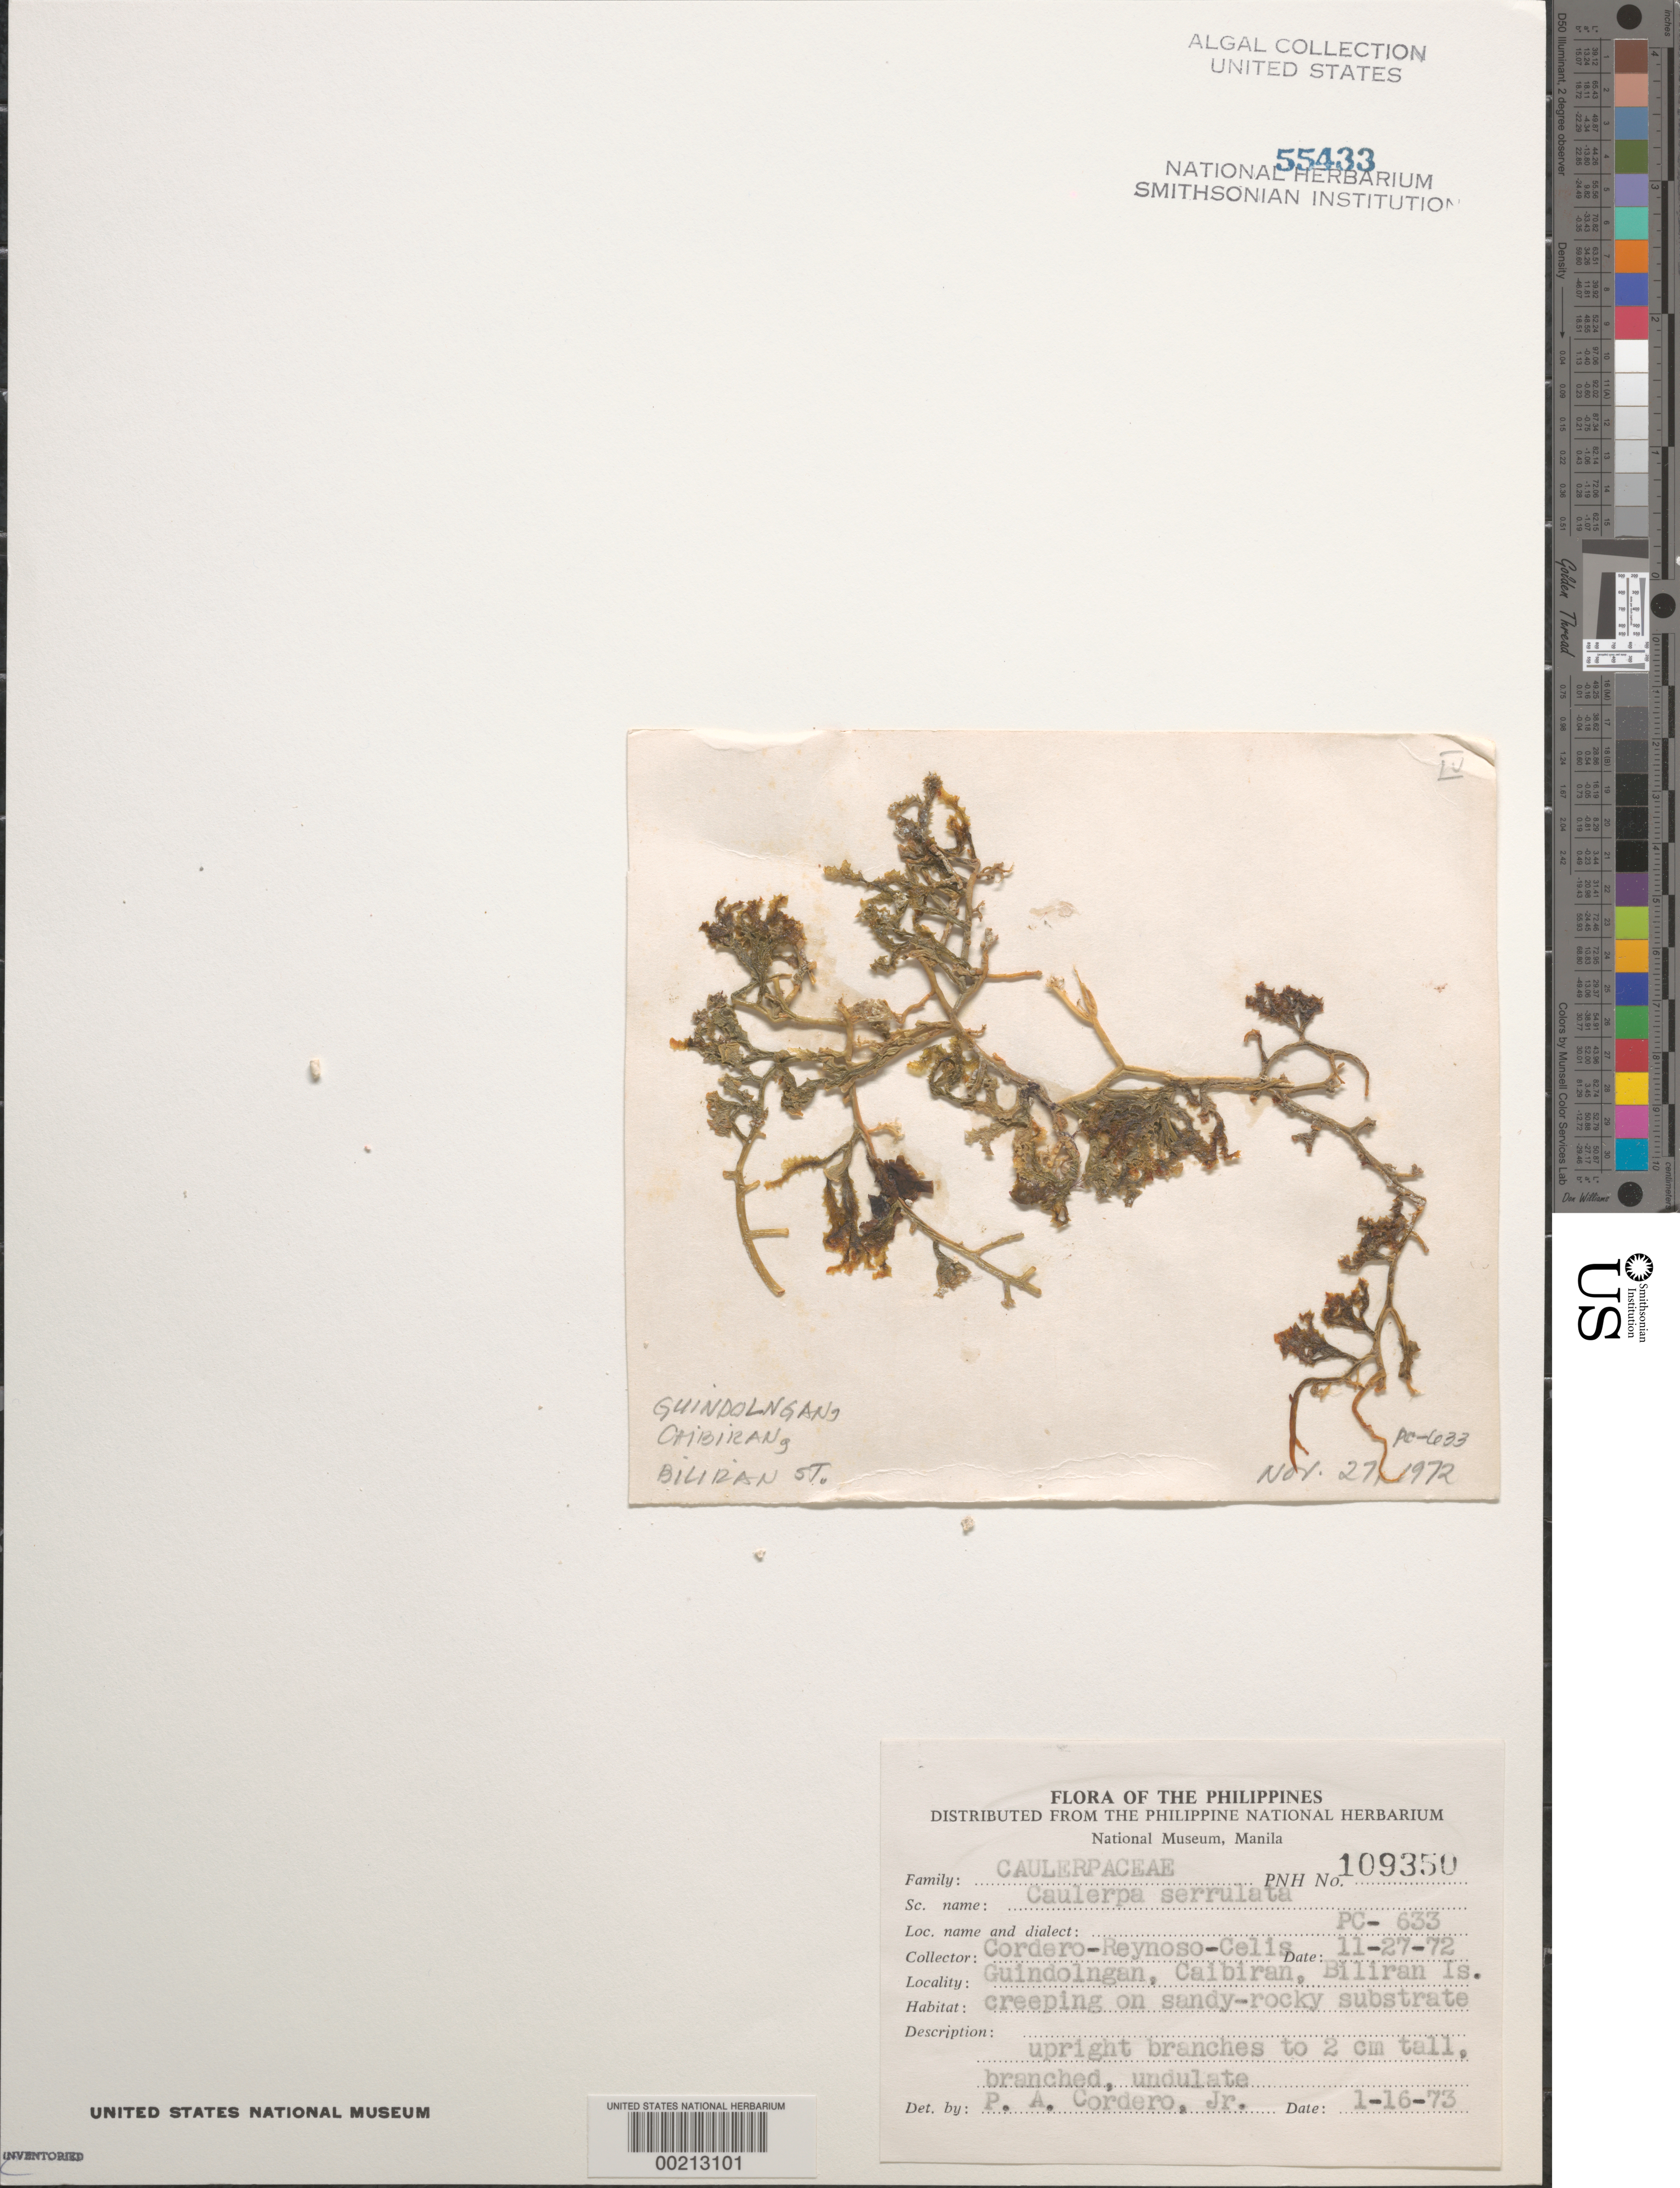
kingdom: Plantae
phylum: Chlorophyta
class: Ulvophyceae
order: Bryopsidales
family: Caulerpaceae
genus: Caulerpa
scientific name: Caulerpa serrulata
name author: (Forssk.) J. Agardh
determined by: Cordero, P. A., Jr.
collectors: P. A. Cordero, E. Reynoso & M. Celis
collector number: Pc-633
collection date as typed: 27 Nov 1972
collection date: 1972-11-27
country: Philippines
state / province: Eastern Visayas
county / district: Biliran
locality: Guindolngan, calibiran, biliran island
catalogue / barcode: US 55433